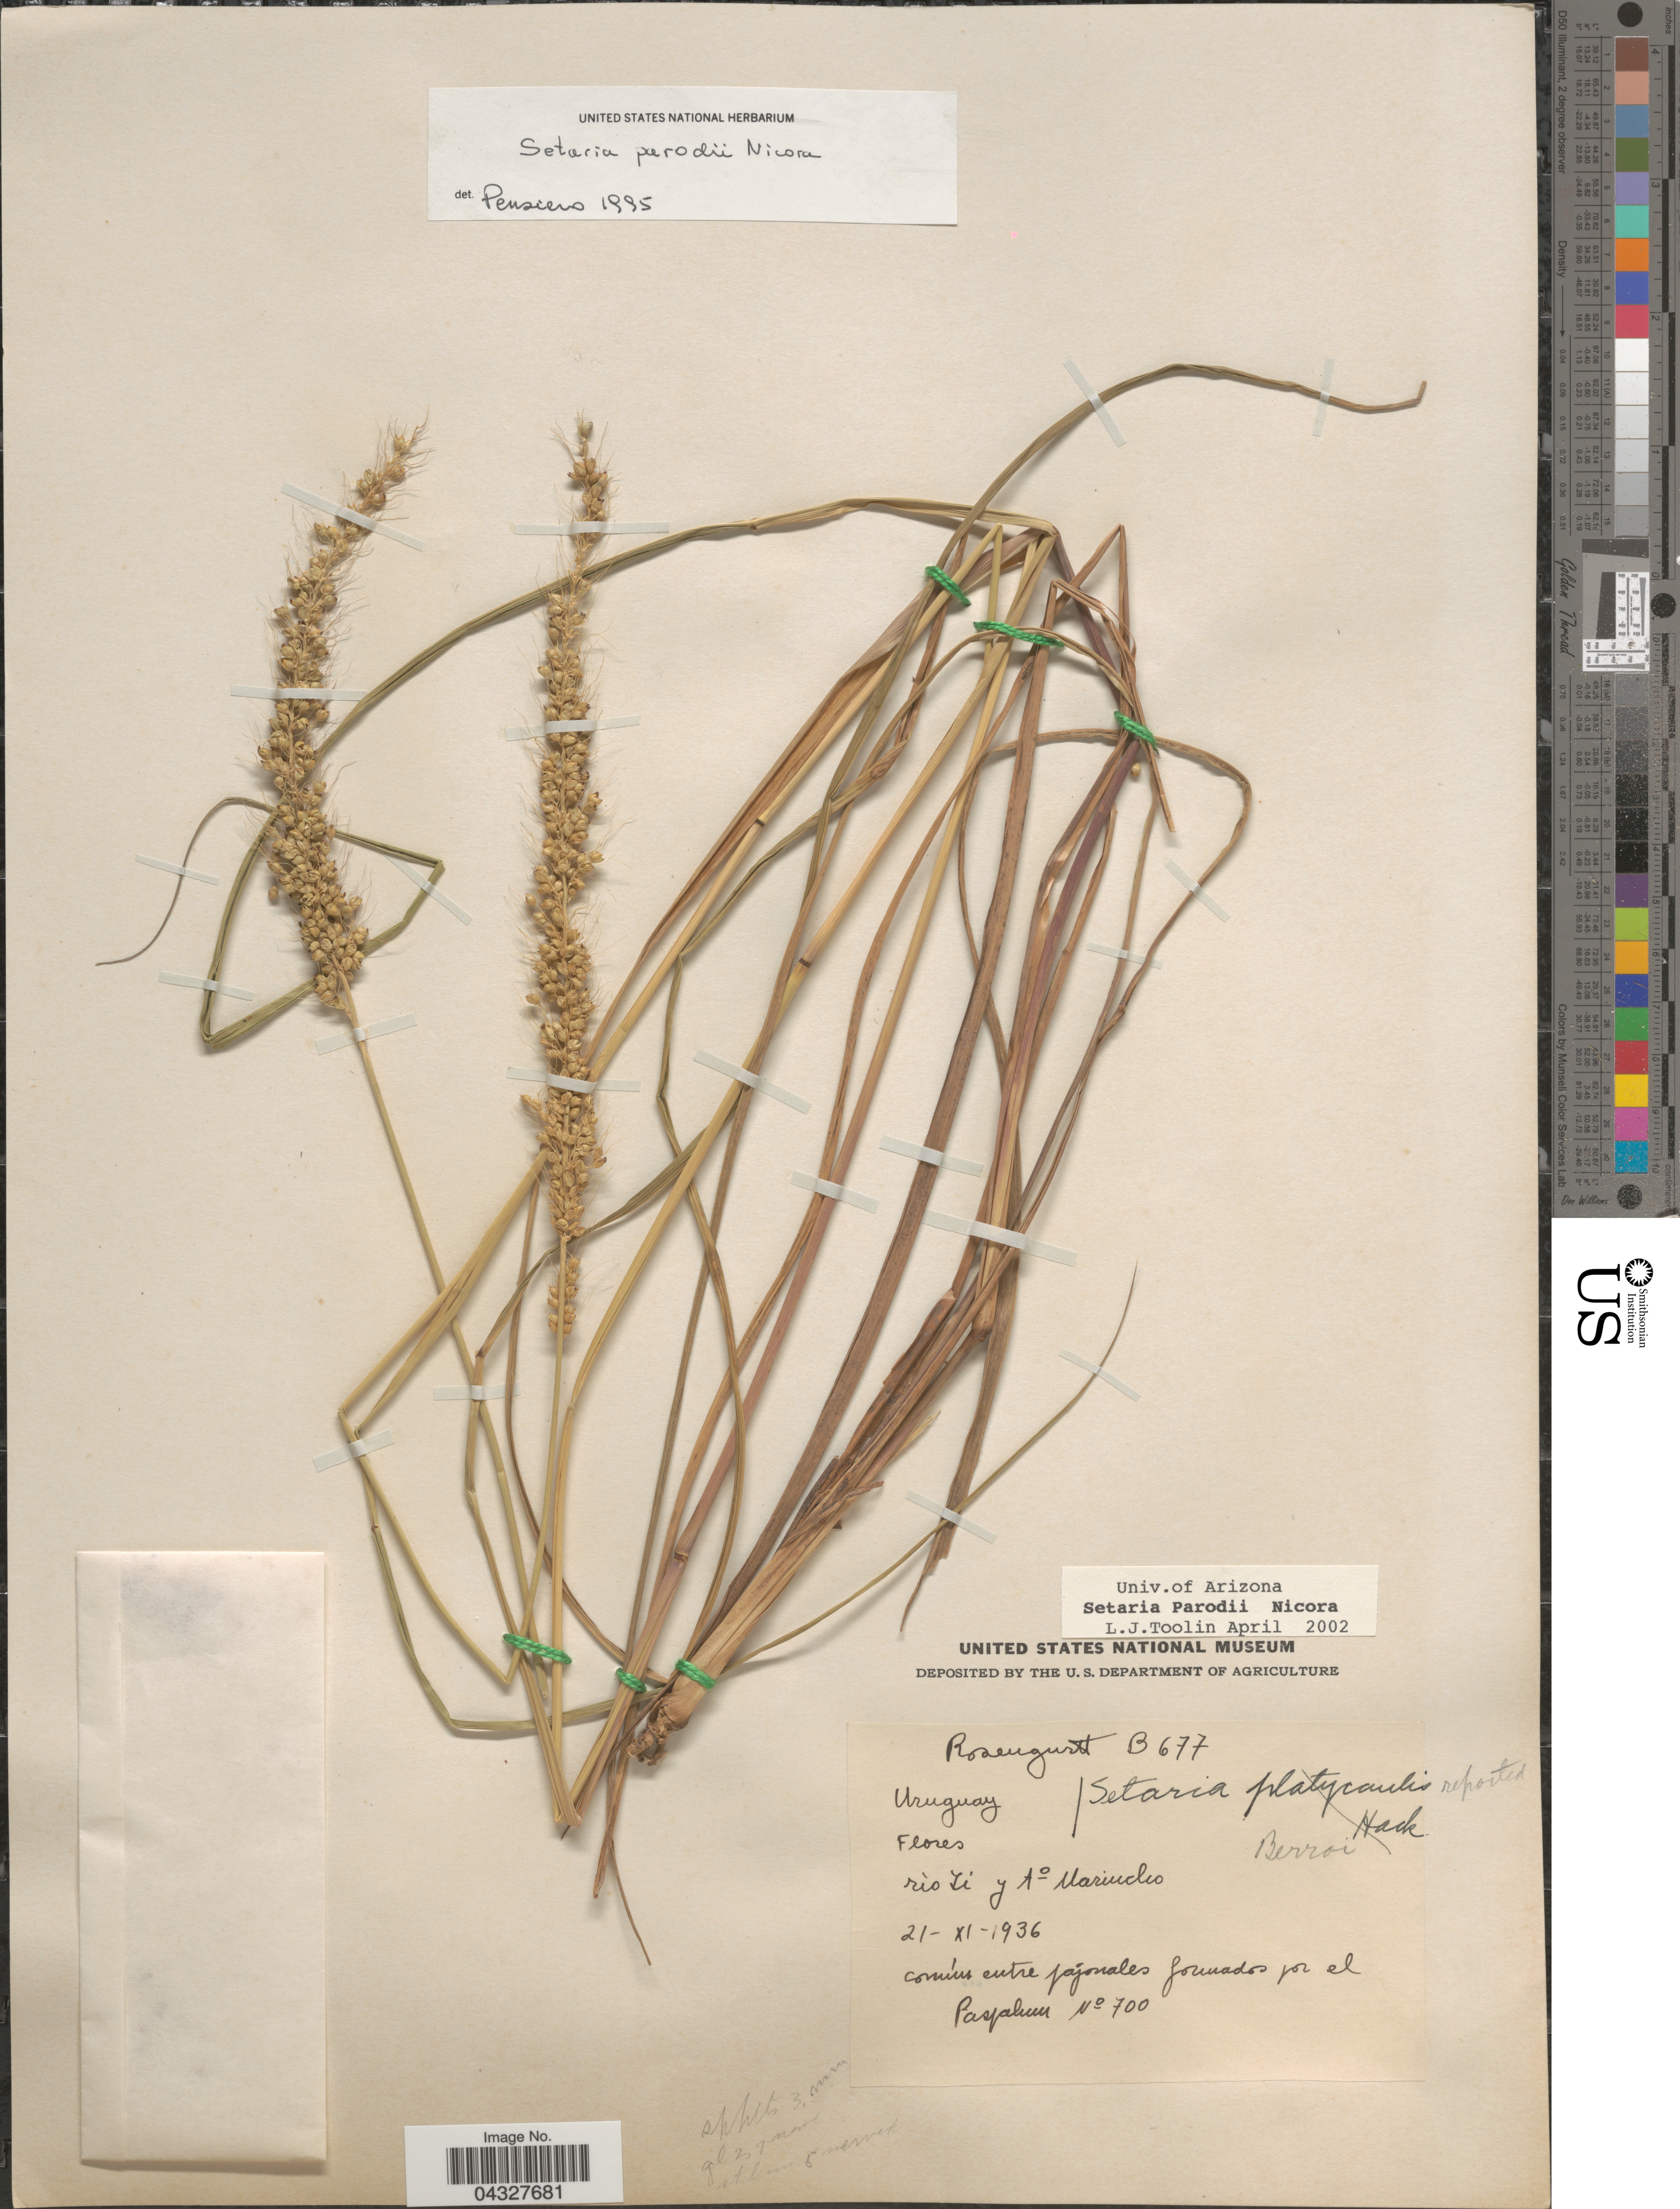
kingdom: Plantae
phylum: Tracheophyta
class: Liliopsida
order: Poales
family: Poaceae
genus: Setaria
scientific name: Setaria parodii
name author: Nicora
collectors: Rosengurtt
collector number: B677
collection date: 1936-11-21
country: Uruguay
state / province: Flores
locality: Río Ti y Ao Marincho.